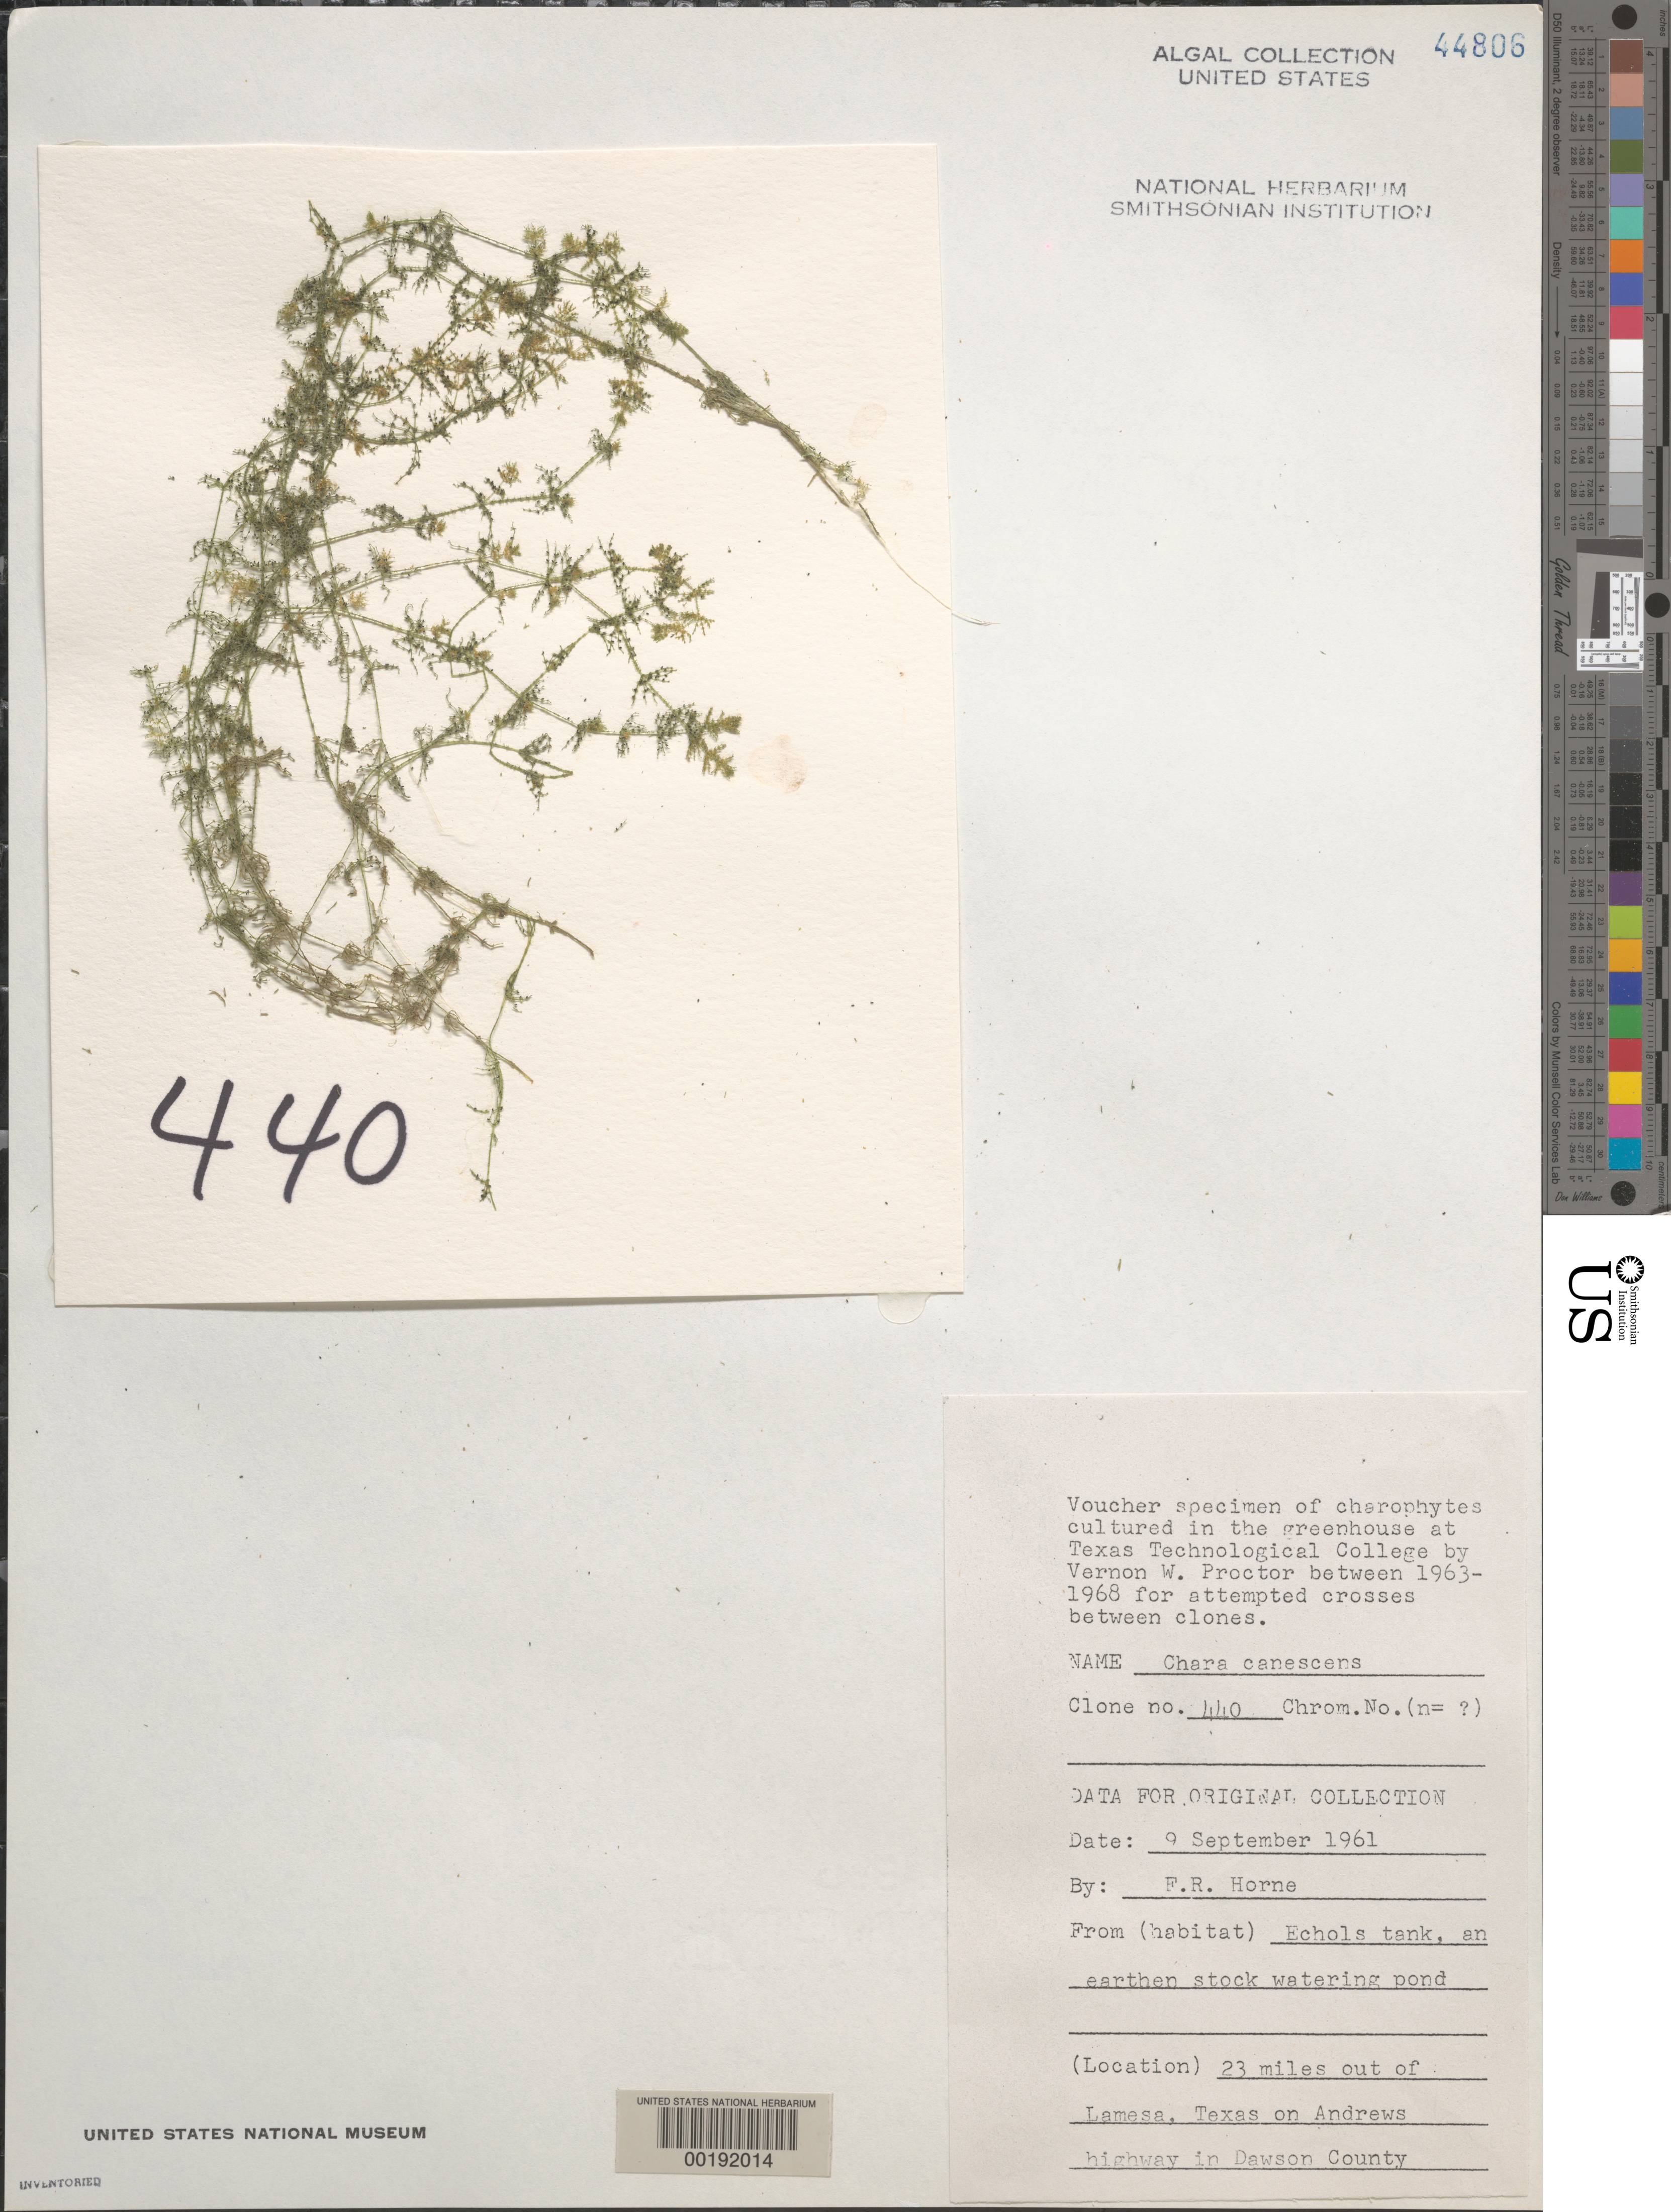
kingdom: Plantae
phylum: Charophyta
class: Charophyceae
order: Charales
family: Characeae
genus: Chara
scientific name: Chara canescens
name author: Loisel.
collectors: F. R. Horne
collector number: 440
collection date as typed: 09 Sep 1961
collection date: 1961-09-09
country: United States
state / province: Texas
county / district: Dawson County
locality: Echols Tank, Andrews Highway, 23 miles from Lamesa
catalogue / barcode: US 44806